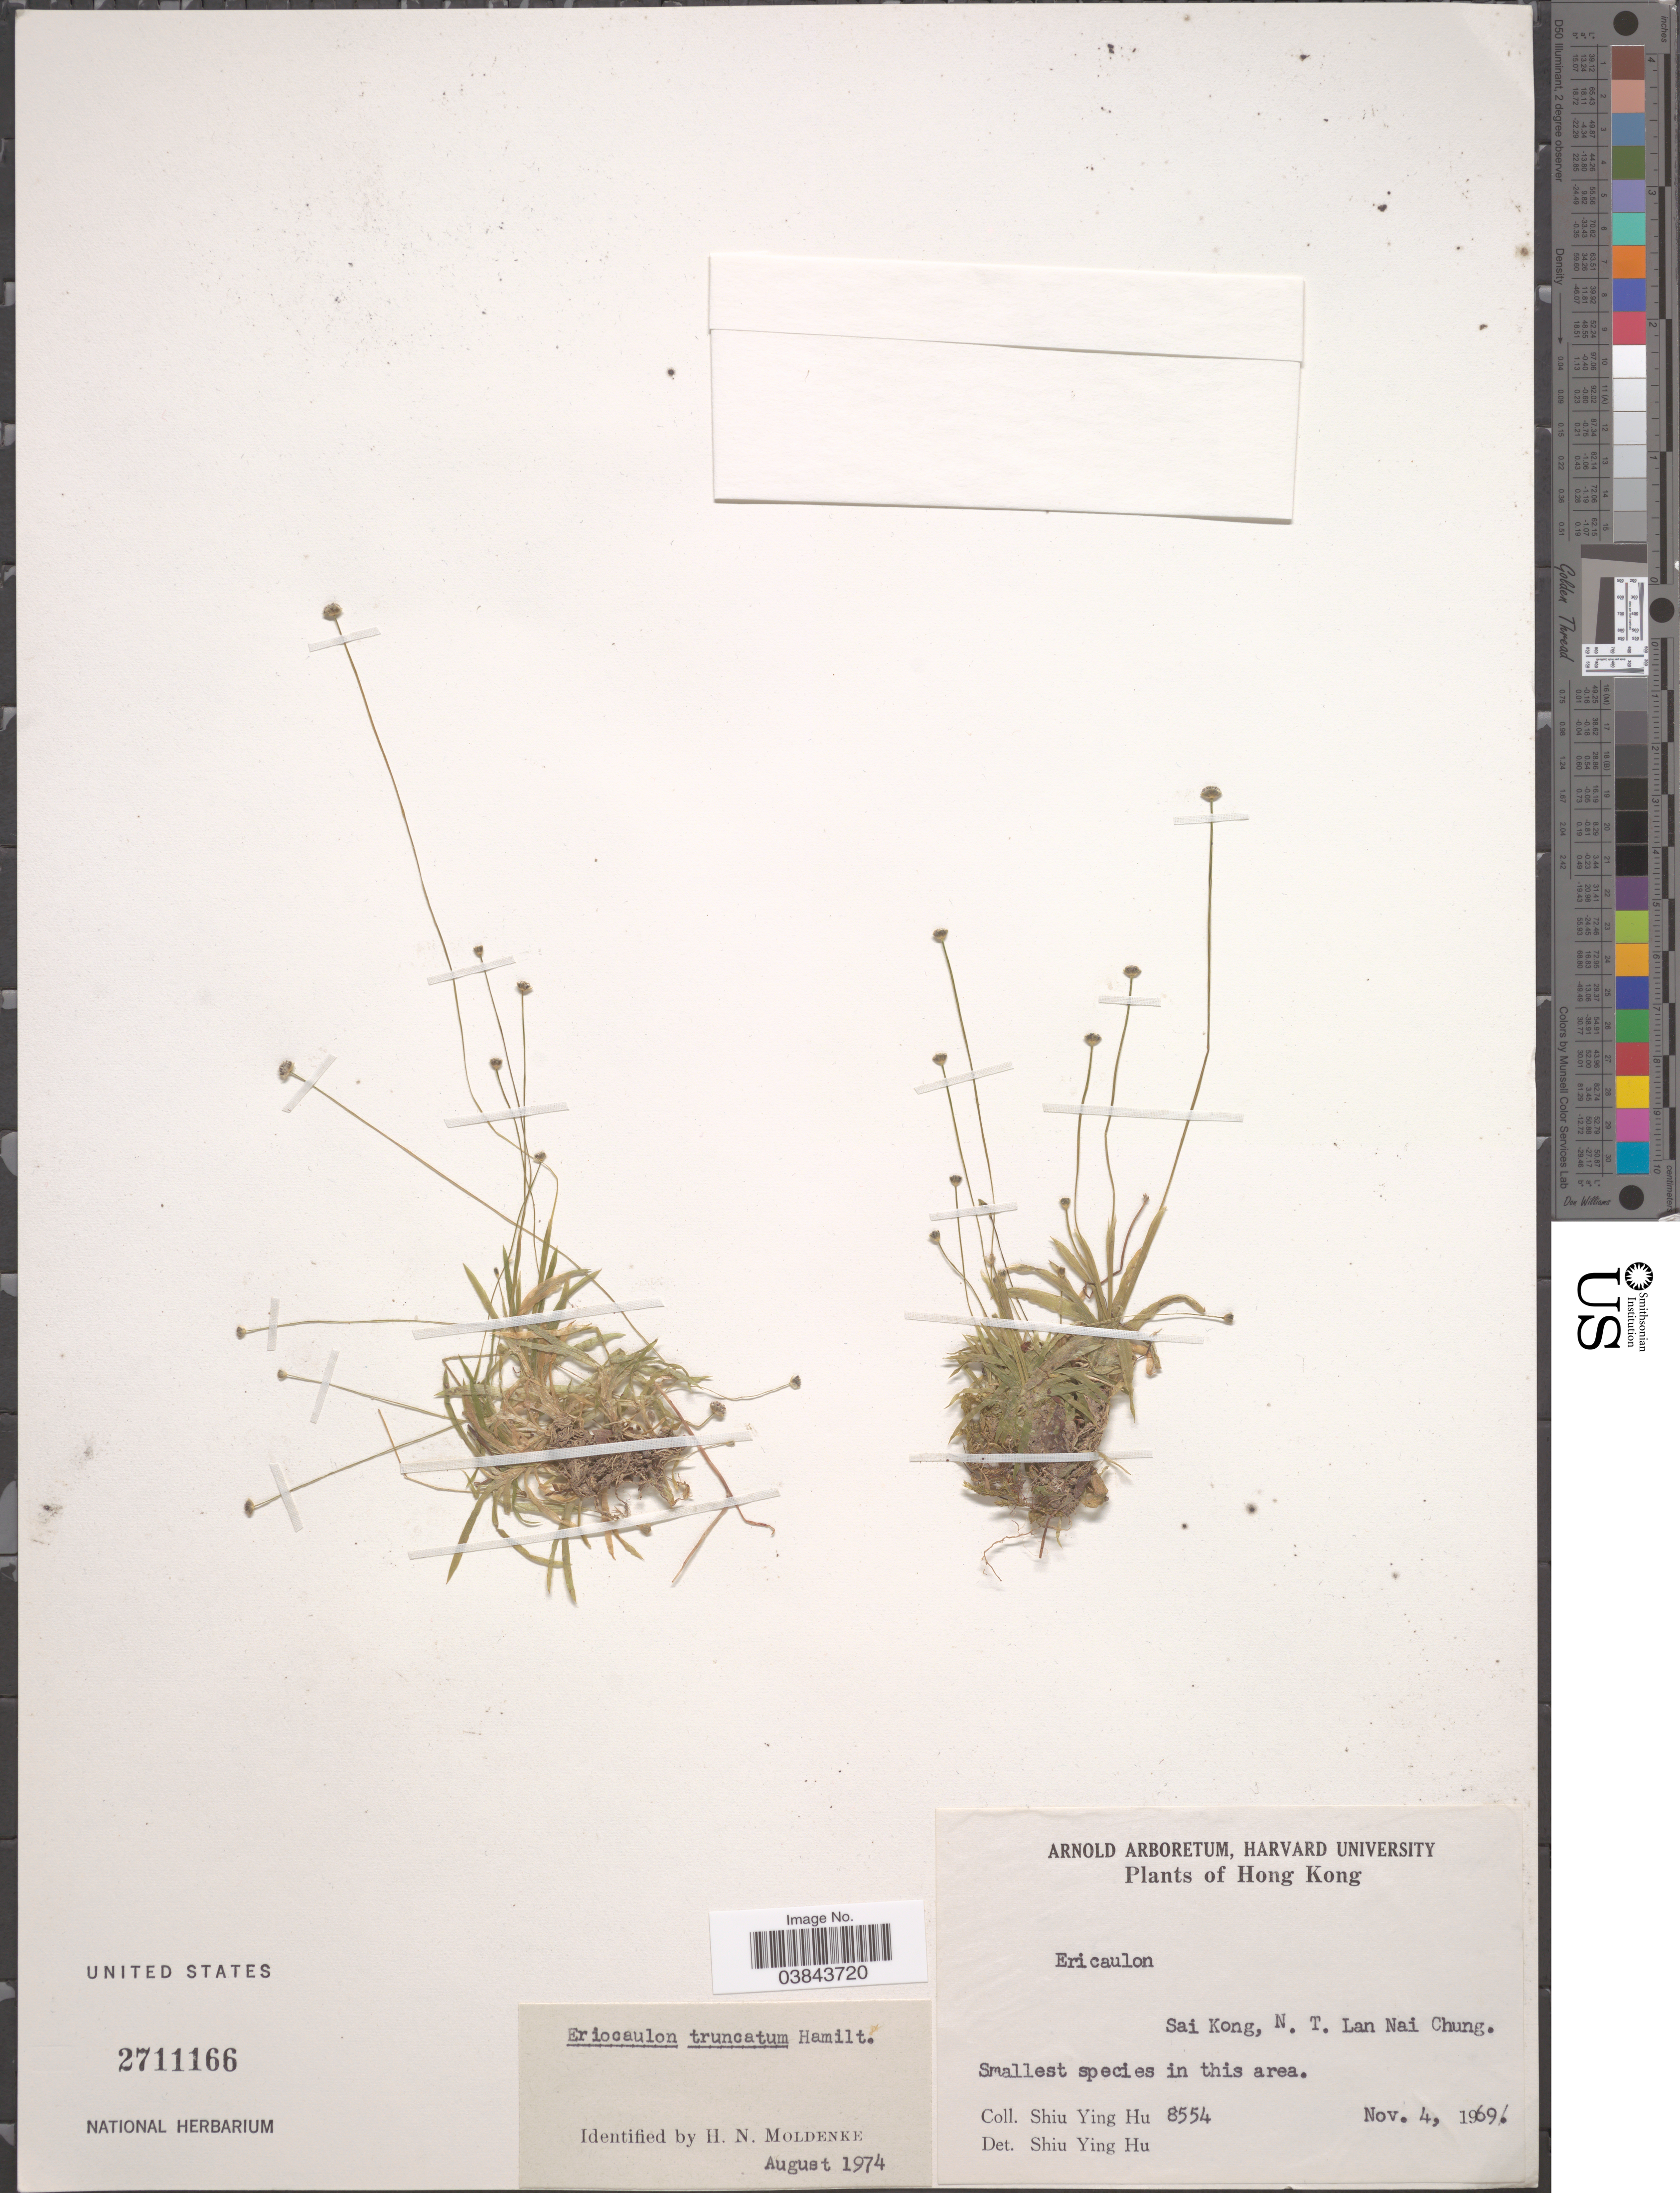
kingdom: Plantae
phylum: Tracheophyta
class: Liliopsida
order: Poales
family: Eriocaulaceae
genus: Eriocaulon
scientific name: Eriocaulon truncatum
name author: Buch.-Ham. ex Mart.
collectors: S. Y. Hu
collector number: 8554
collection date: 1969-11-04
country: China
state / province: Hong Kong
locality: Sai Kong, N. T. Lan Nai Chung.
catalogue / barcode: US 2711166